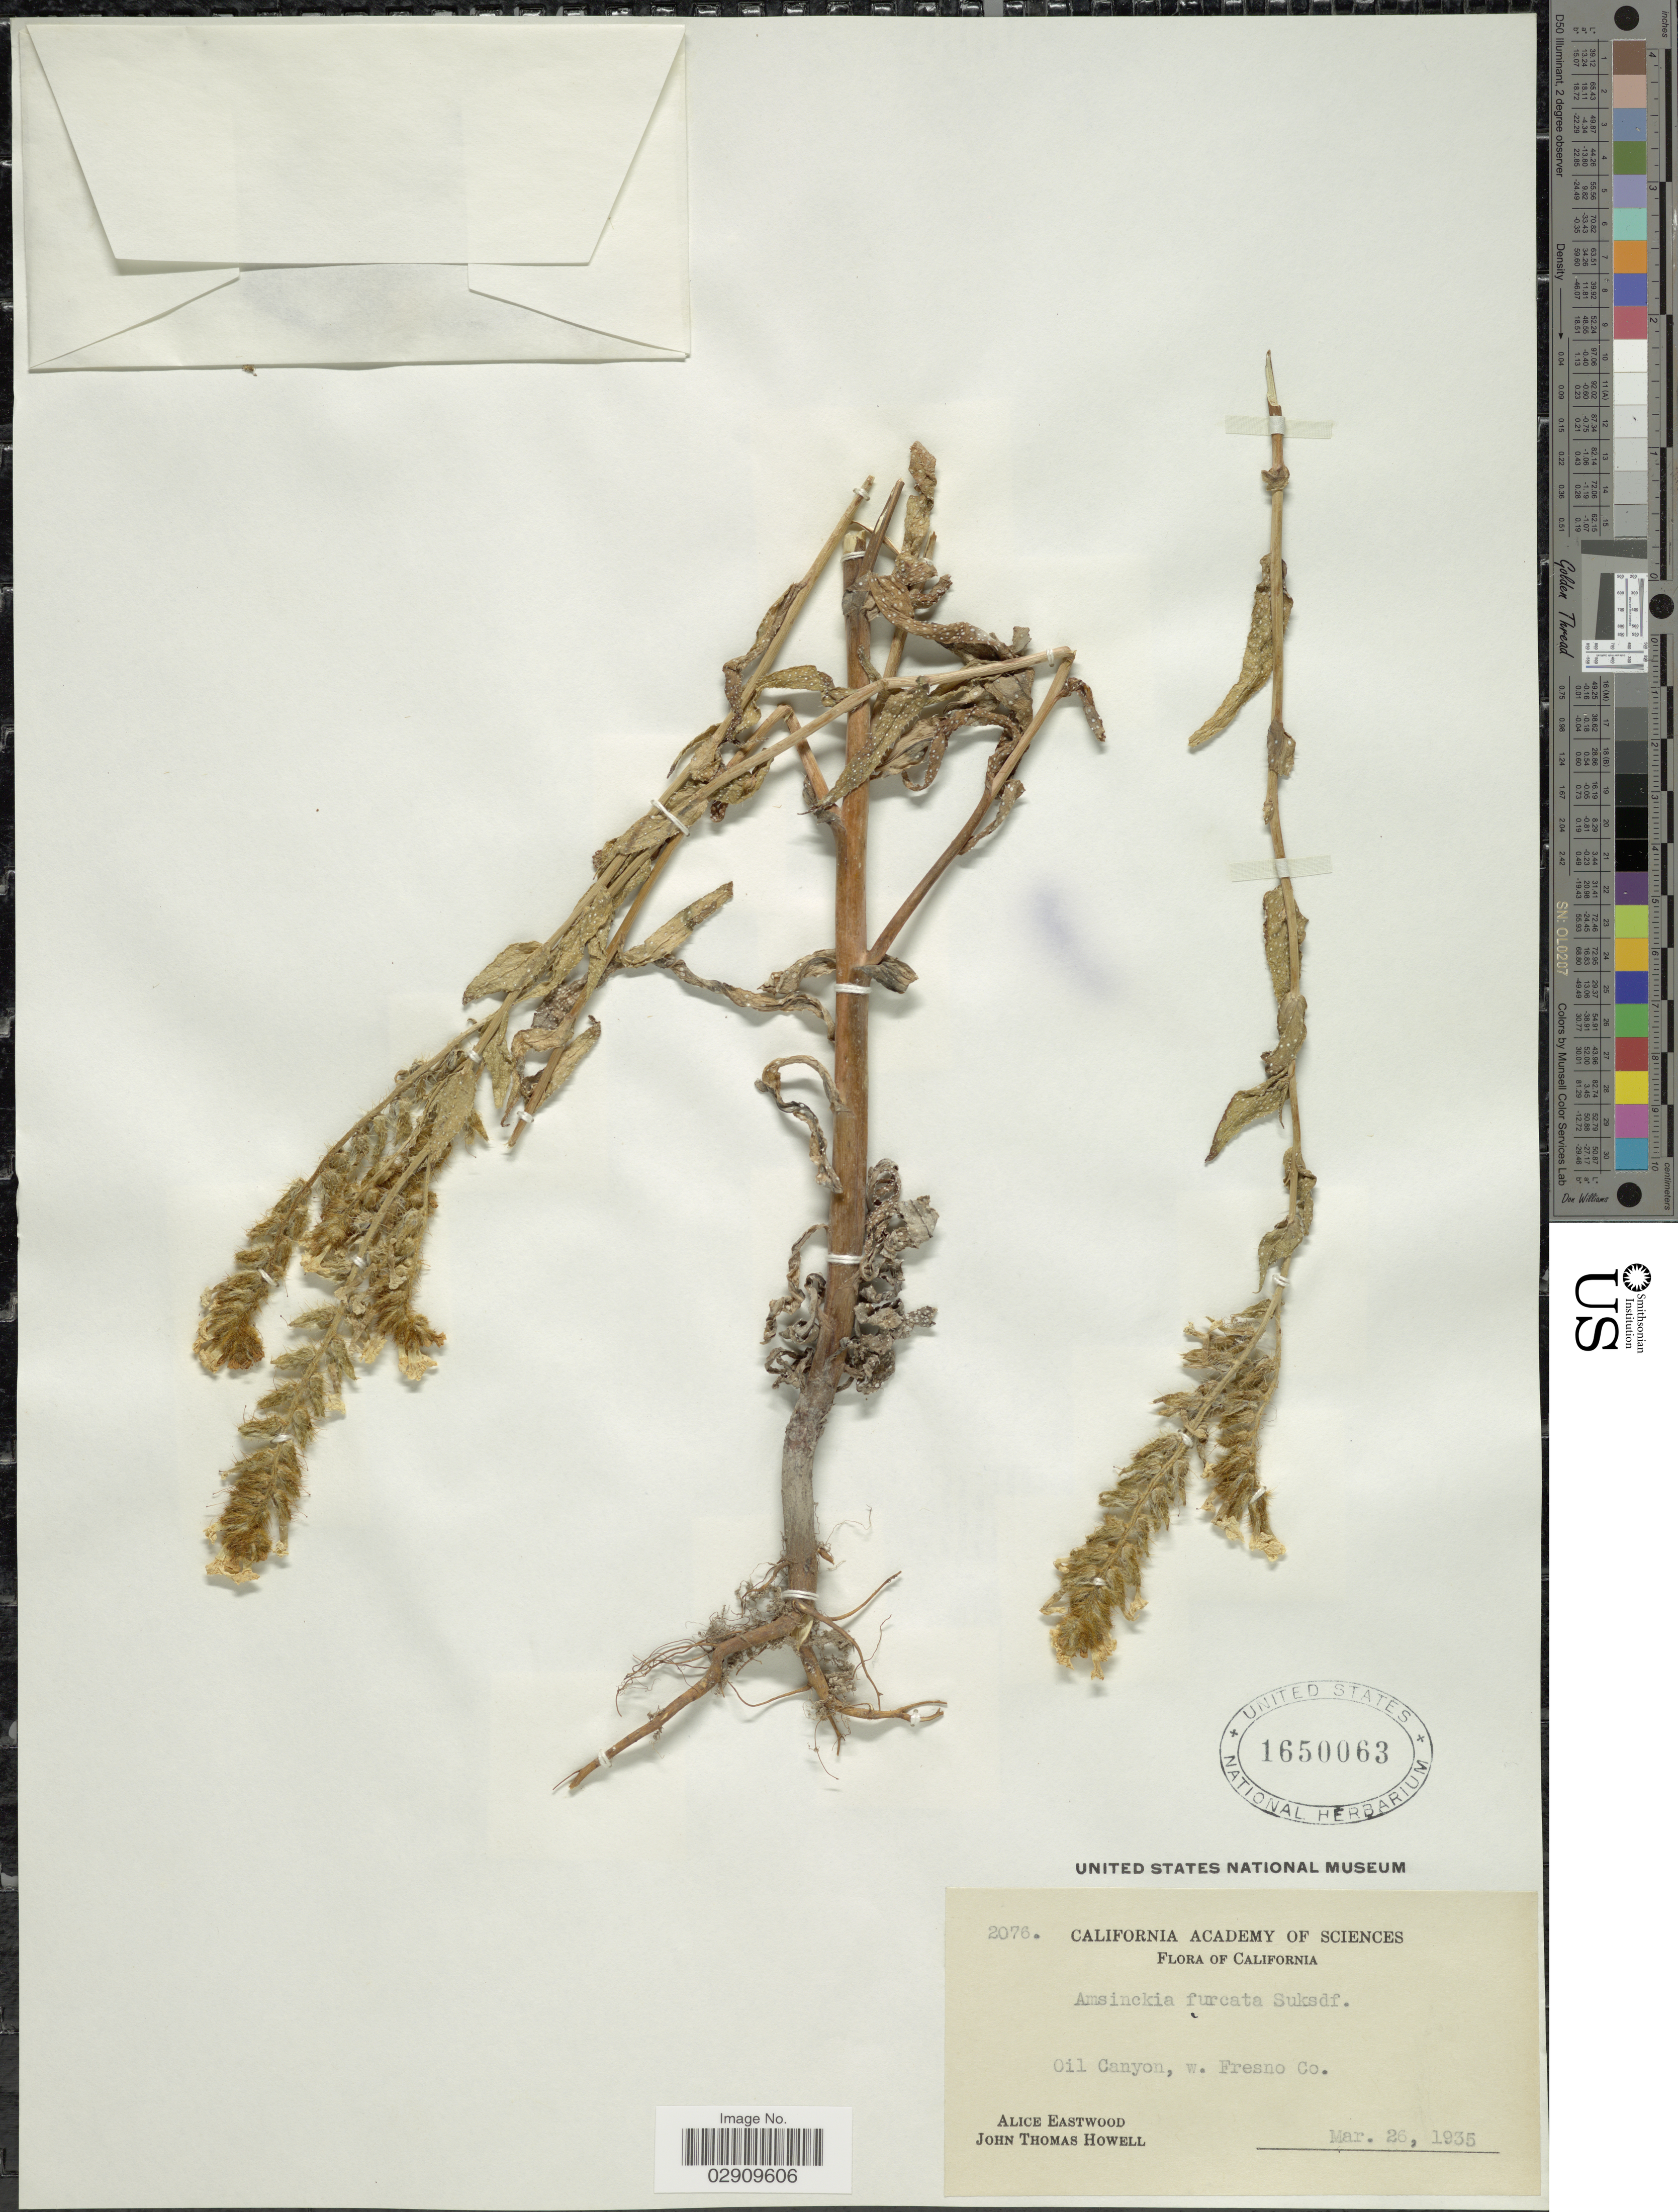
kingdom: Plantae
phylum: Tracheophyta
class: Magnoliopsida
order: Boraginales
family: Boraginaceae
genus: Amsinckia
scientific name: Amsinckia vernicosa var. furcata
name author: (Suksd.) Hoover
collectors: A. Eastwood & J. T. Howell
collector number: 2076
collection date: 1935-03-26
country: United States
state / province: California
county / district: Fresno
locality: Oil Canyon, w. Fresno Co.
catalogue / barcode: US 1650063